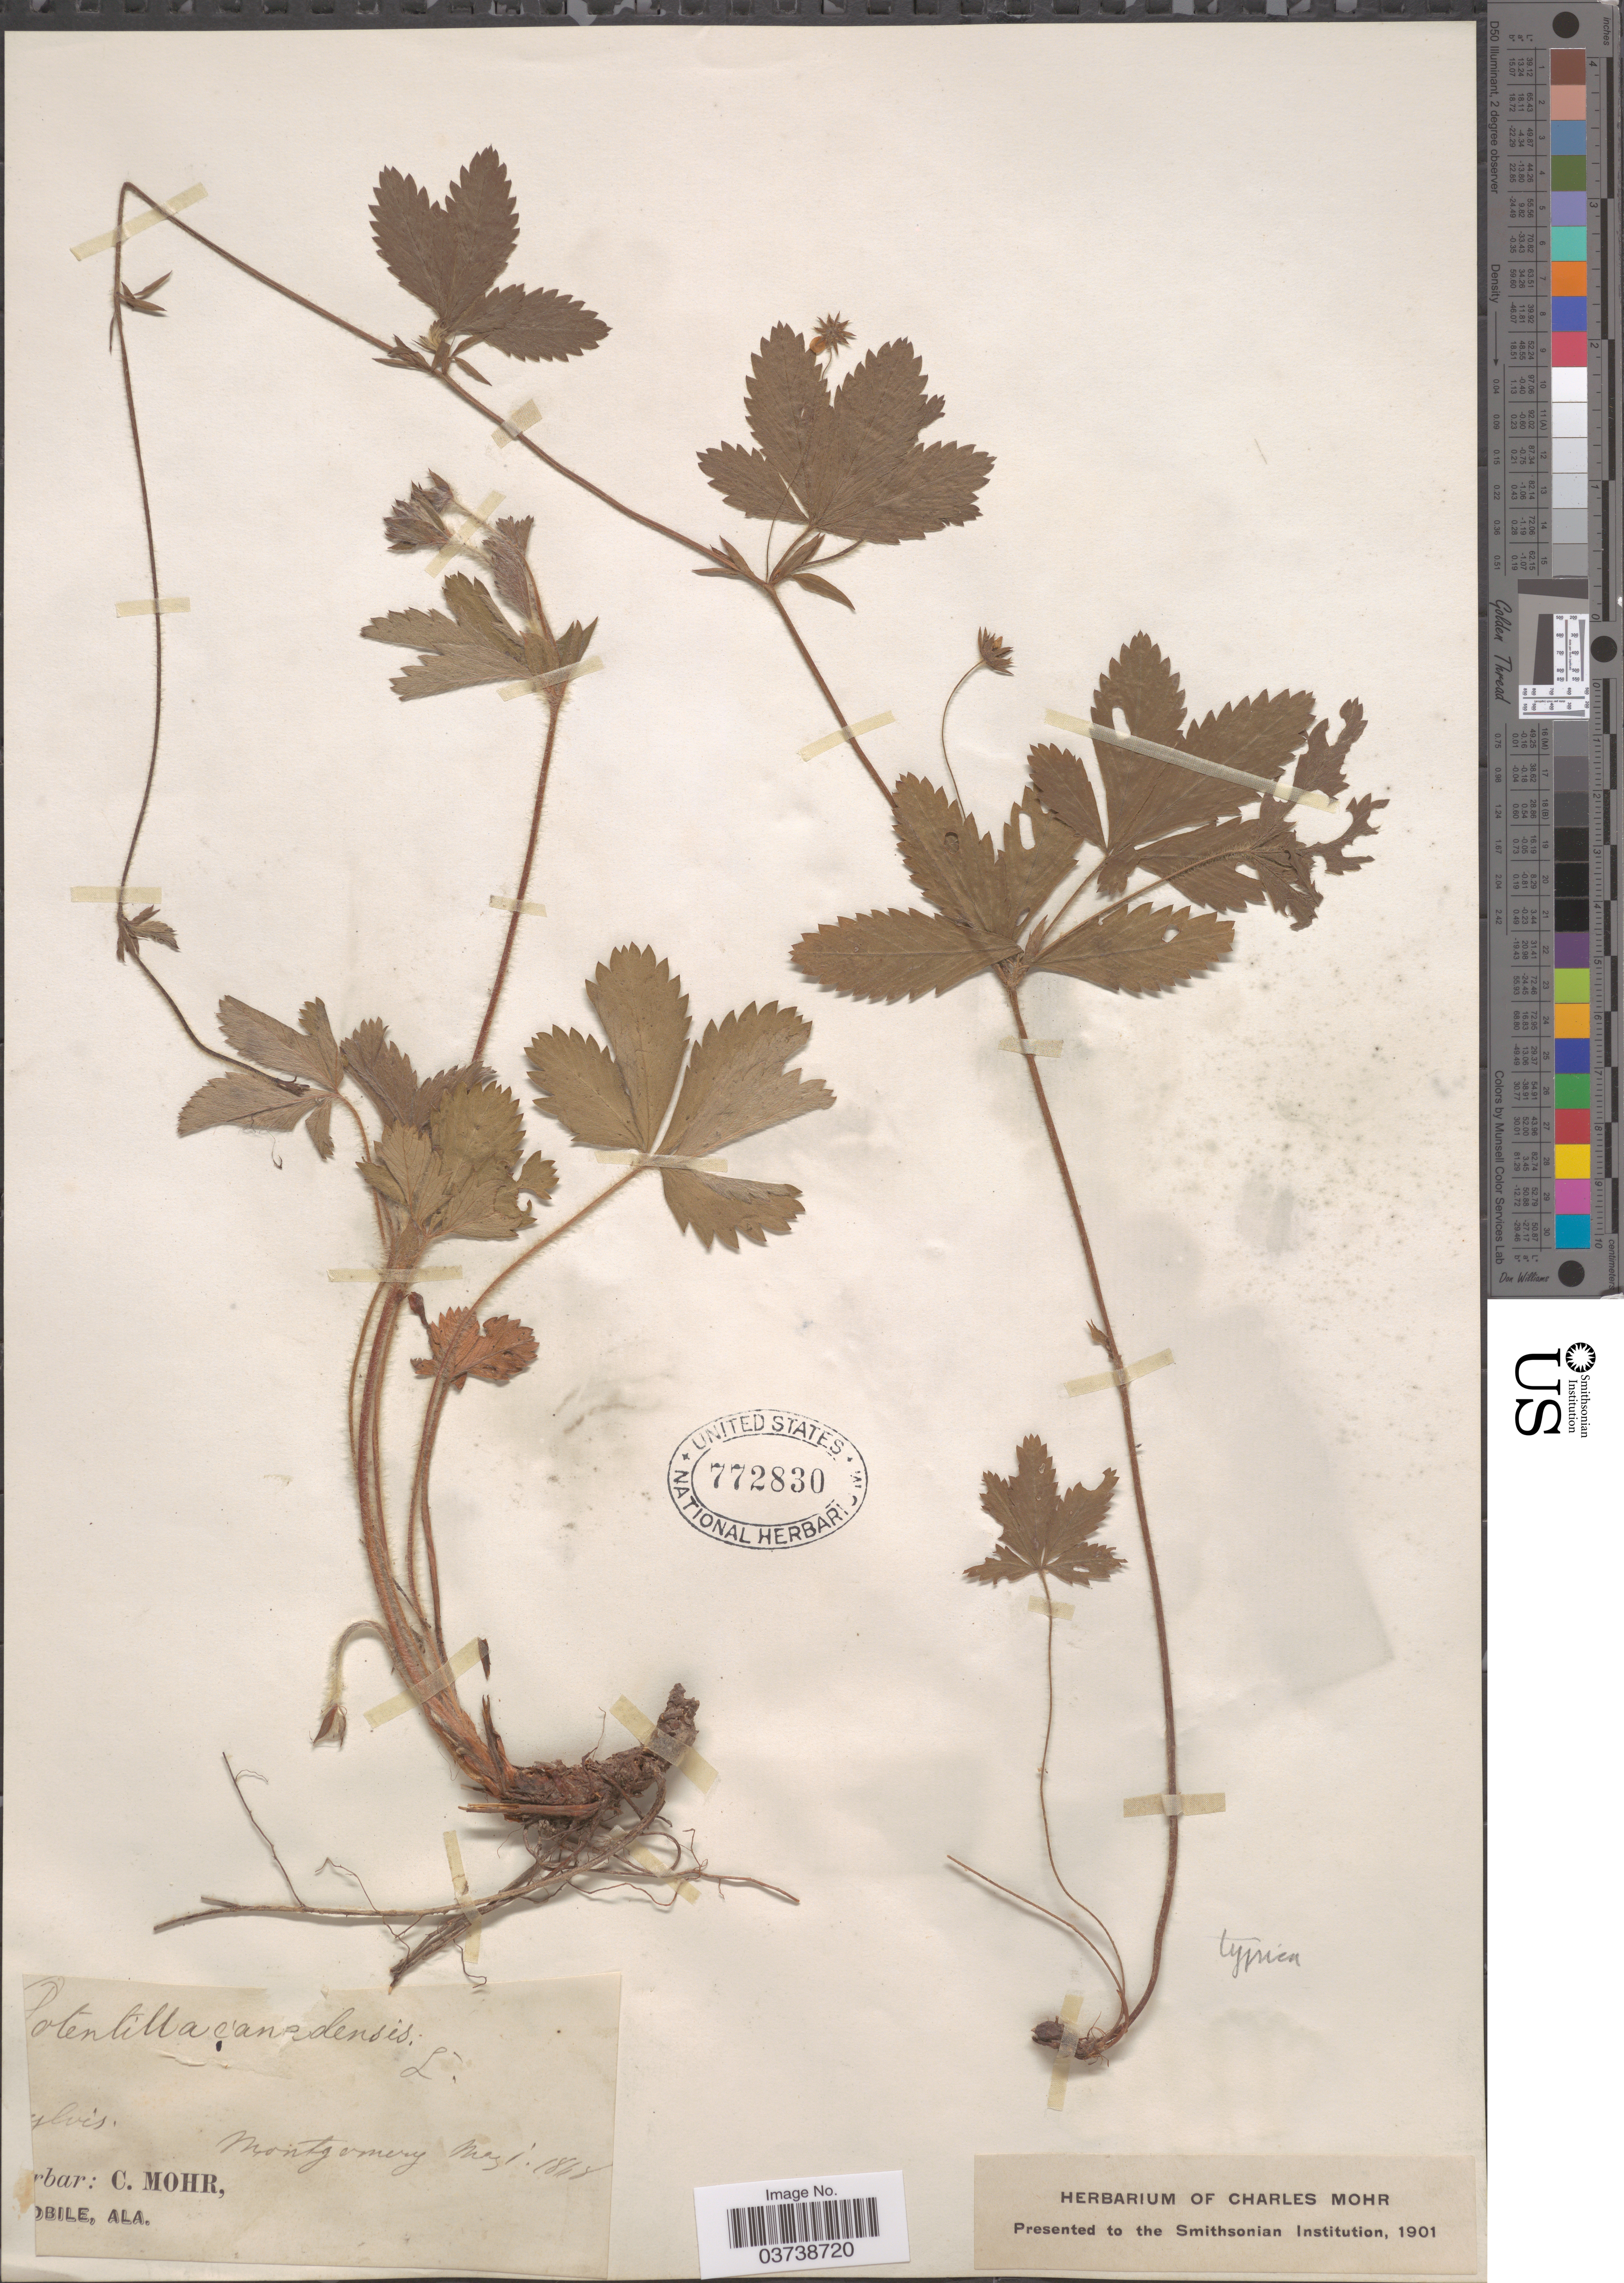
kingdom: Plantae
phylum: Tracheophyta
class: Magnoliopsida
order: Rosales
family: Rosaceae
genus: Potentilla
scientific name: Potentilla canadensis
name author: L.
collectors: Mohr, C. T. (herbarium)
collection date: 1868-05-01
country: United States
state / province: Alabama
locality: Montgomery.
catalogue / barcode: US 772830